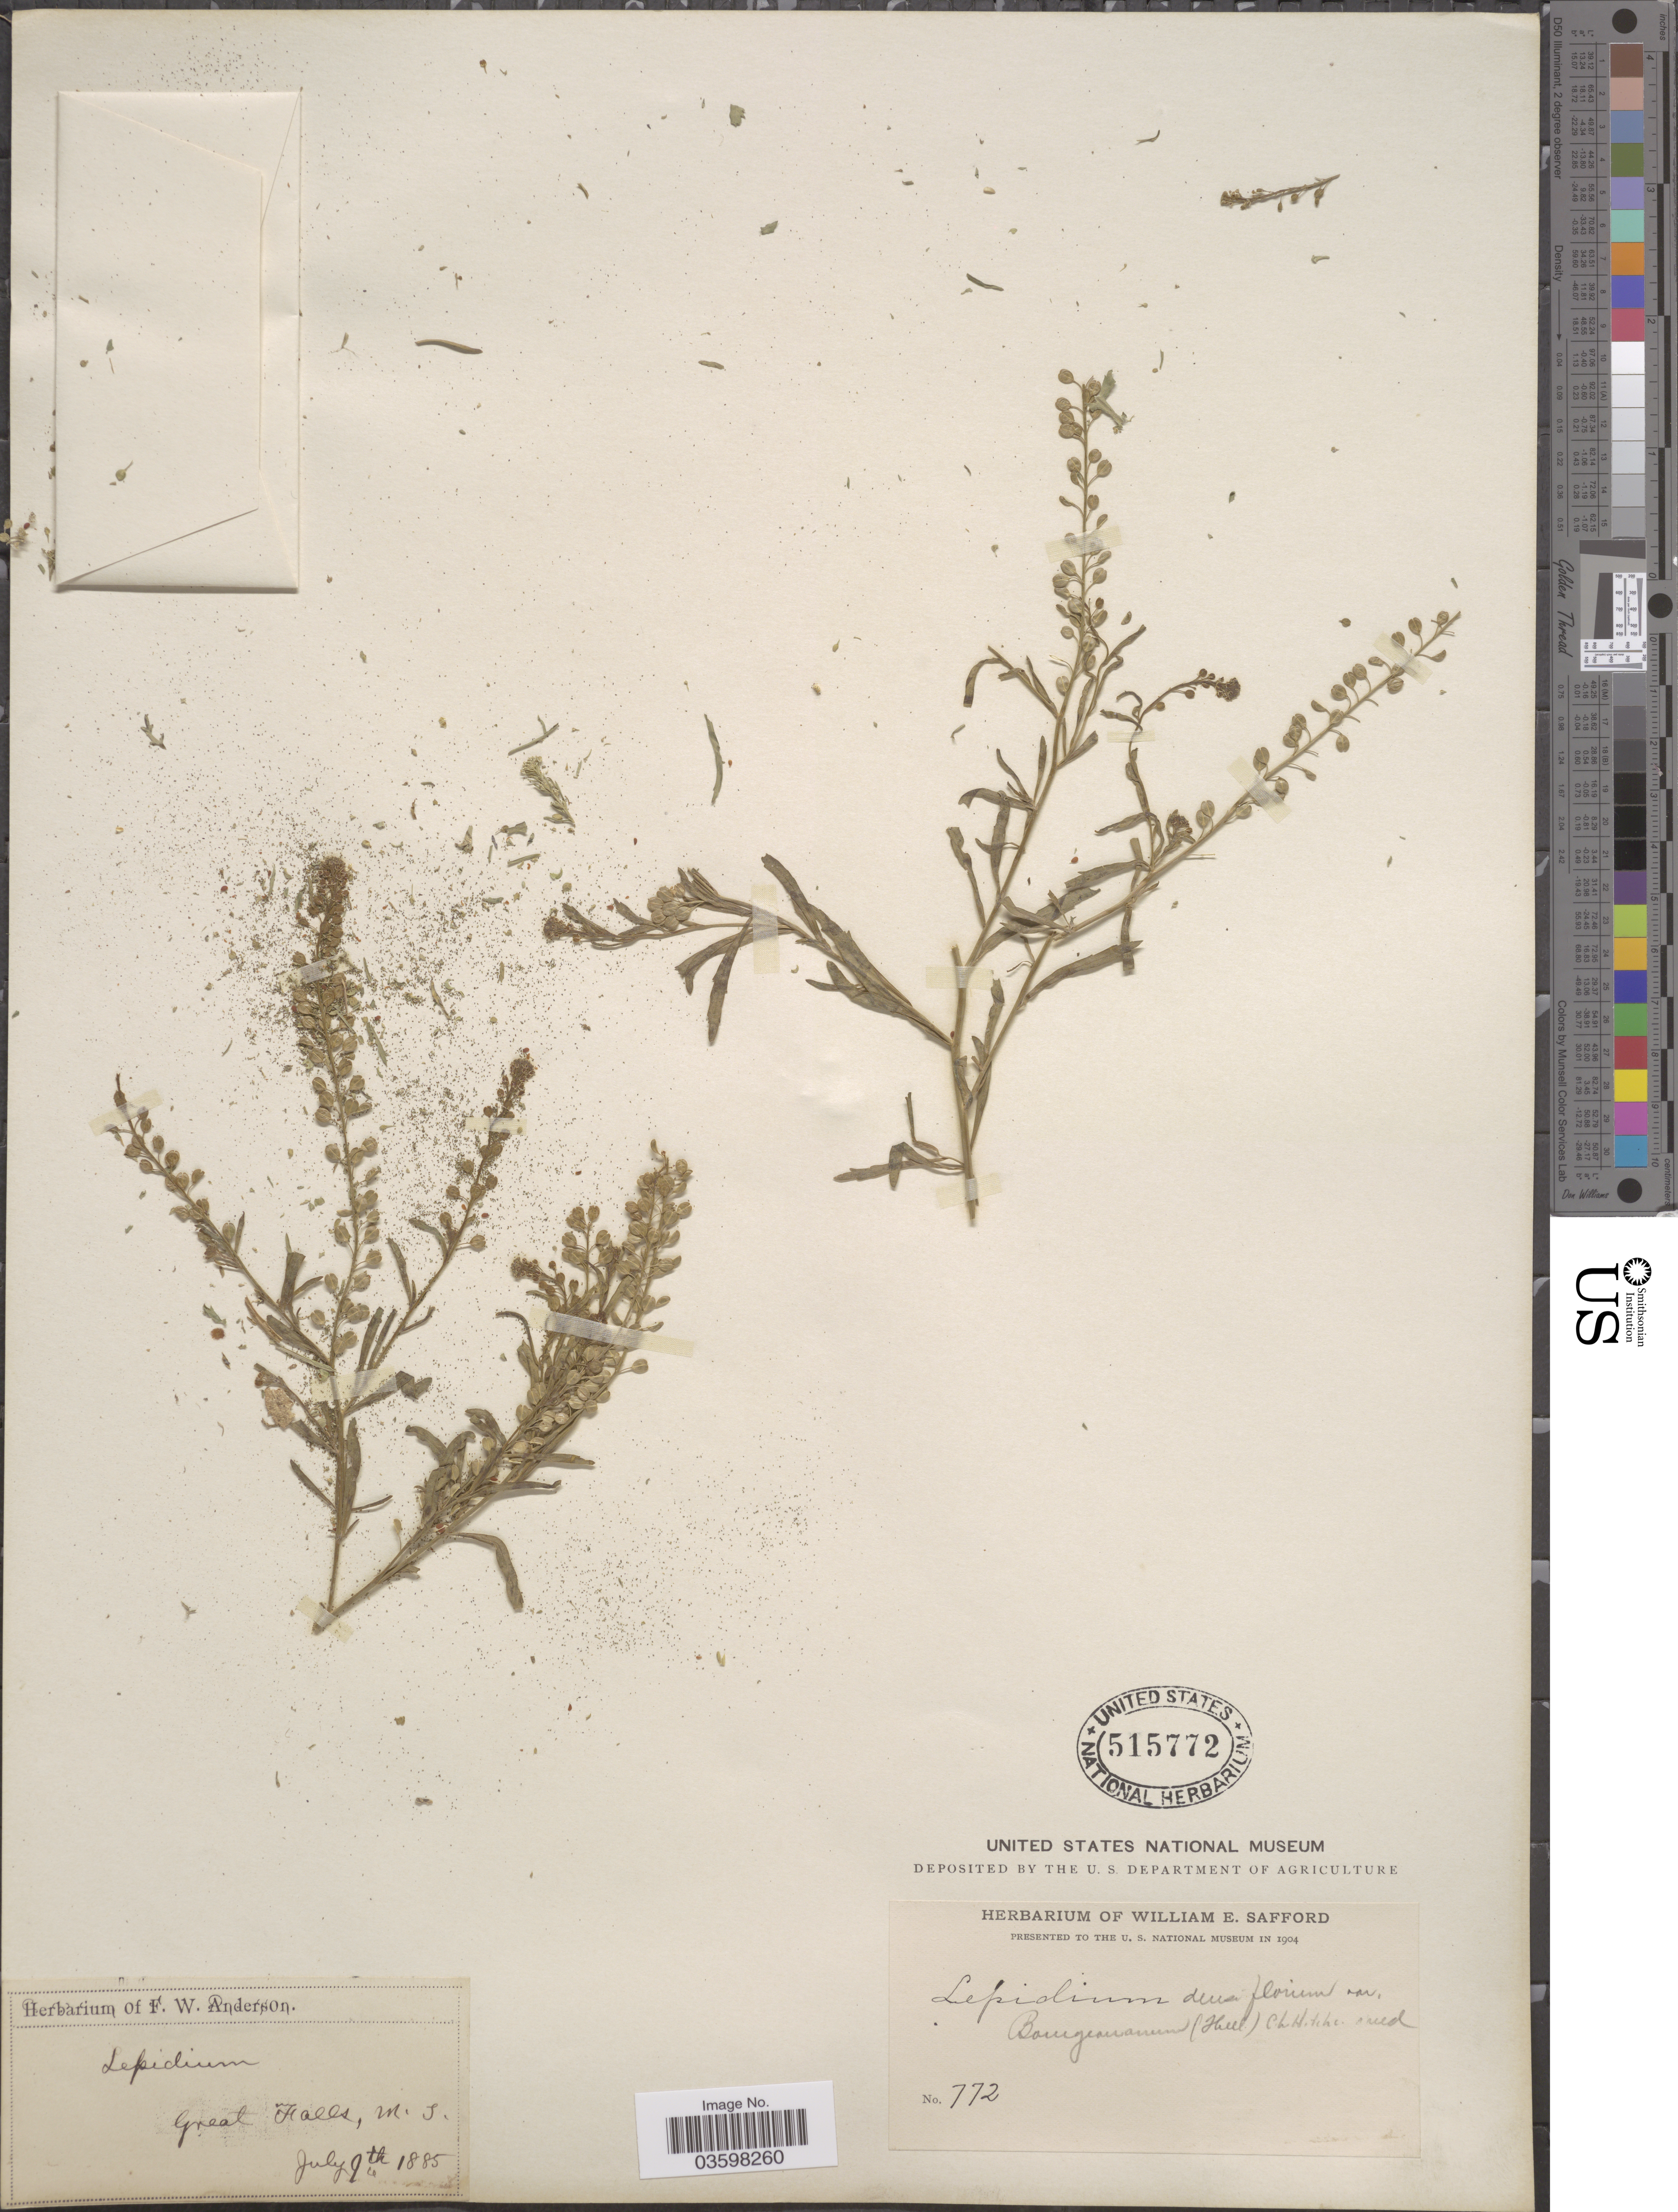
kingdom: Plantae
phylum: Tracheophyta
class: Magnoliopsida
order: Brassicales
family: Brassicaceae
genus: Lepidium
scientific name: Lepidium densiflorum var. bourgeauanum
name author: (Thell.) C.L. Hitchc.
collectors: ex herb. F.W. Anderson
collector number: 772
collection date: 1885-07-07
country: United States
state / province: Montana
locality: Great Falls.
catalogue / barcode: US 515772